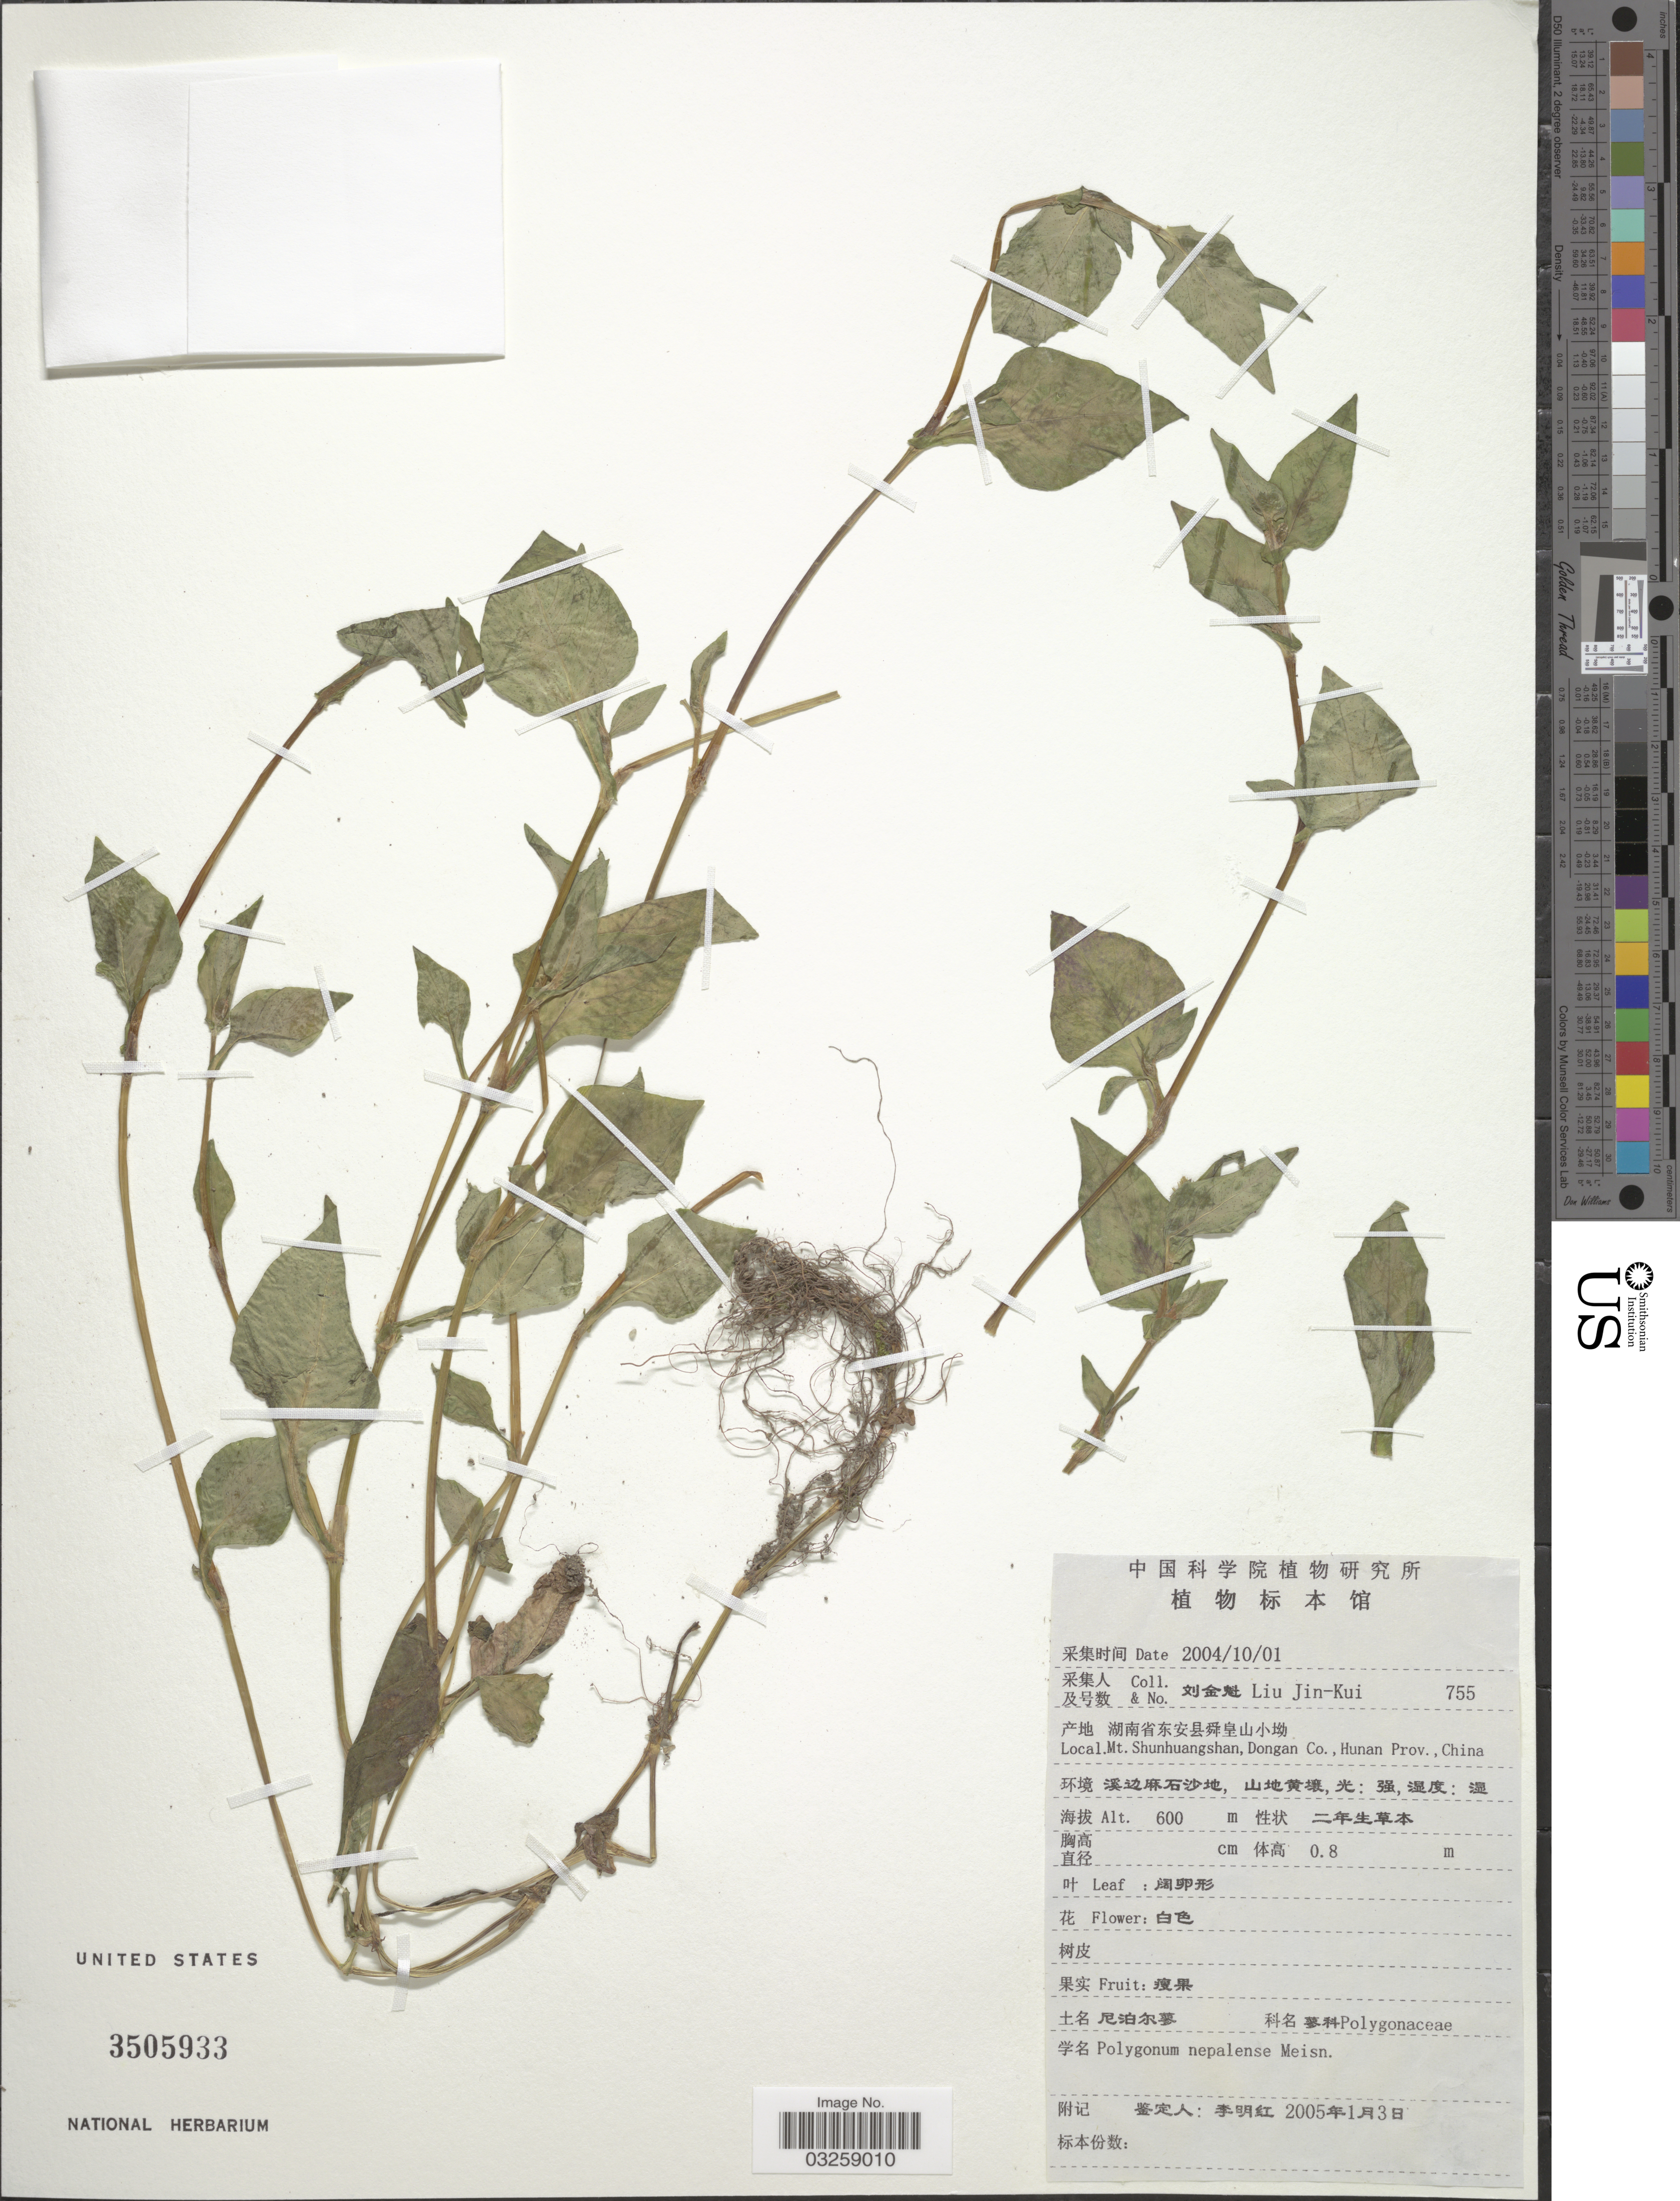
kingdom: Plantae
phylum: Tracheophyta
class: Magnoliopsida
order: Caryophyllales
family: Polygonaceae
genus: Polygonum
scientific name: Polygonum nepalense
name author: Meisn.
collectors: Liu Jin-Kui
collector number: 755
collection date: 2004-10-01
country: China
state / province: Hunan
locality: Mt. Shunhuangshan, Dongan Co., Hunan Prov.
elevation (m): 600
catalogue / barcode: US 3505933